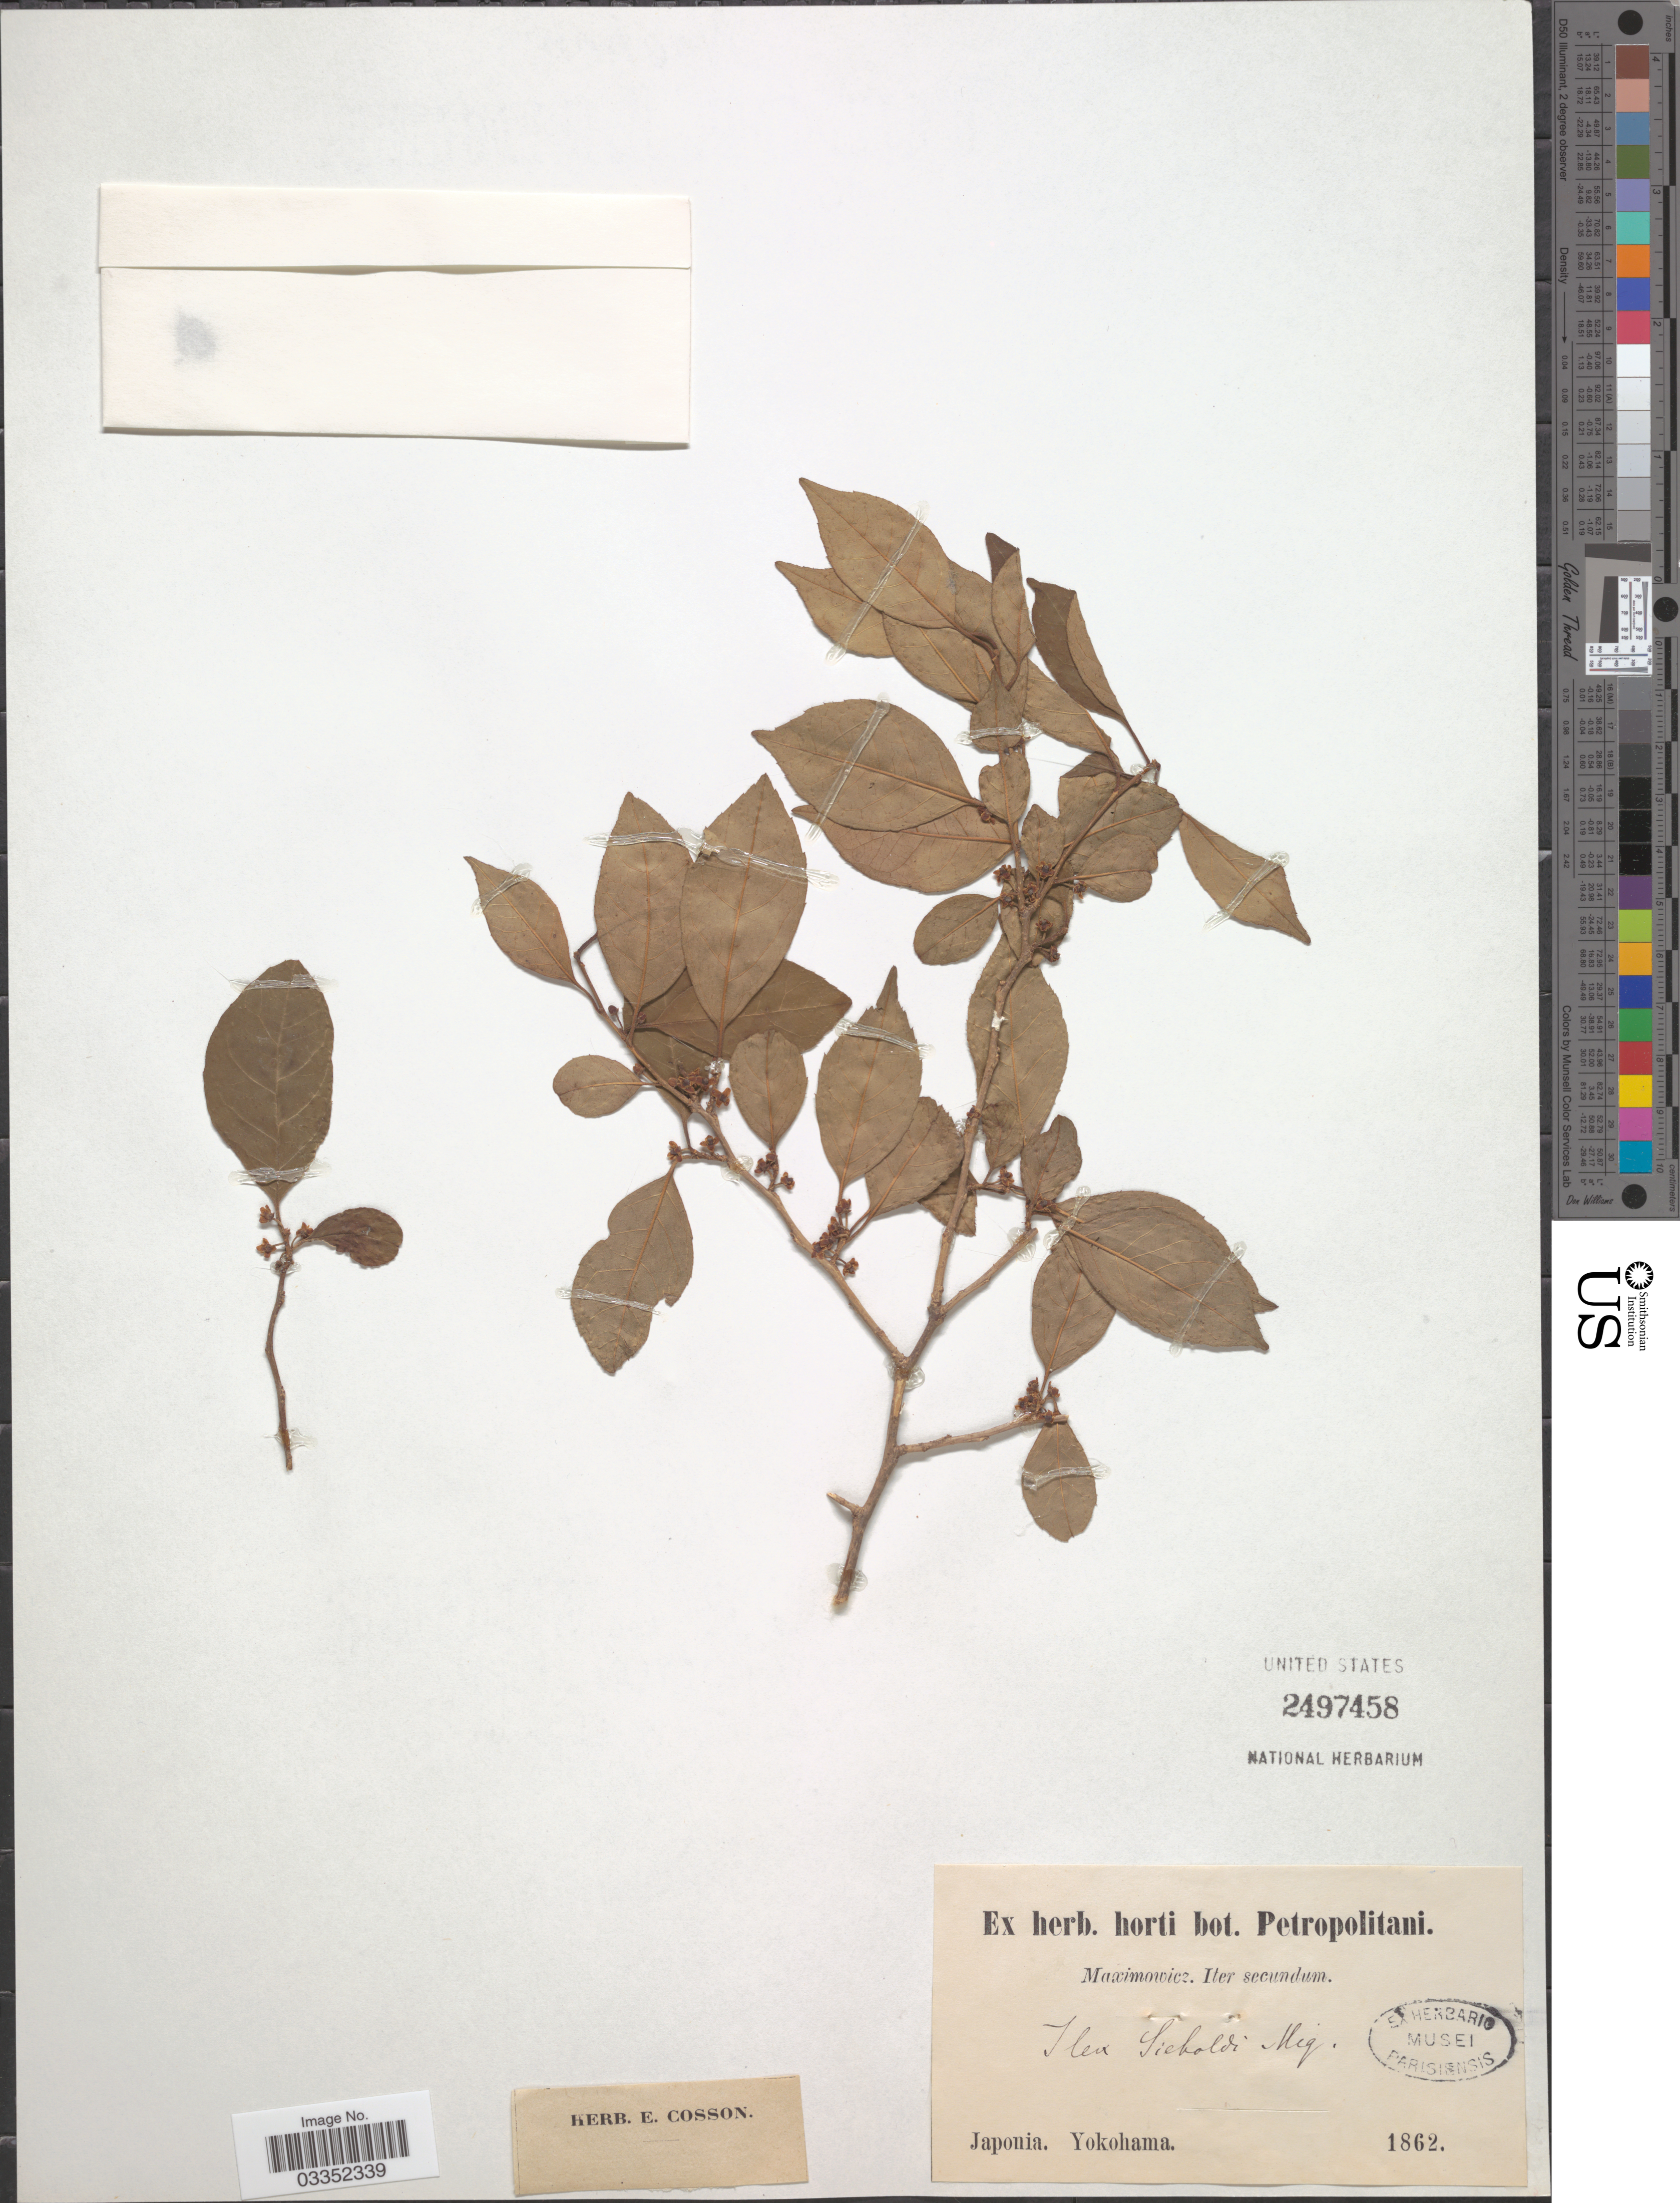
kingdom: Plantae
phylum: Tracheophyta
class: Magnoliopsida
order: Aquifoliales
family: Aquifoliaceae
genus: Ilex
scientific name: Ilex sieboldii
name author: Miq.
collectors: -. Maximowicz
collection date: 1862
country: Japan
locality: Japonia. Yokohama.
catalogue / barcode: US 2497458